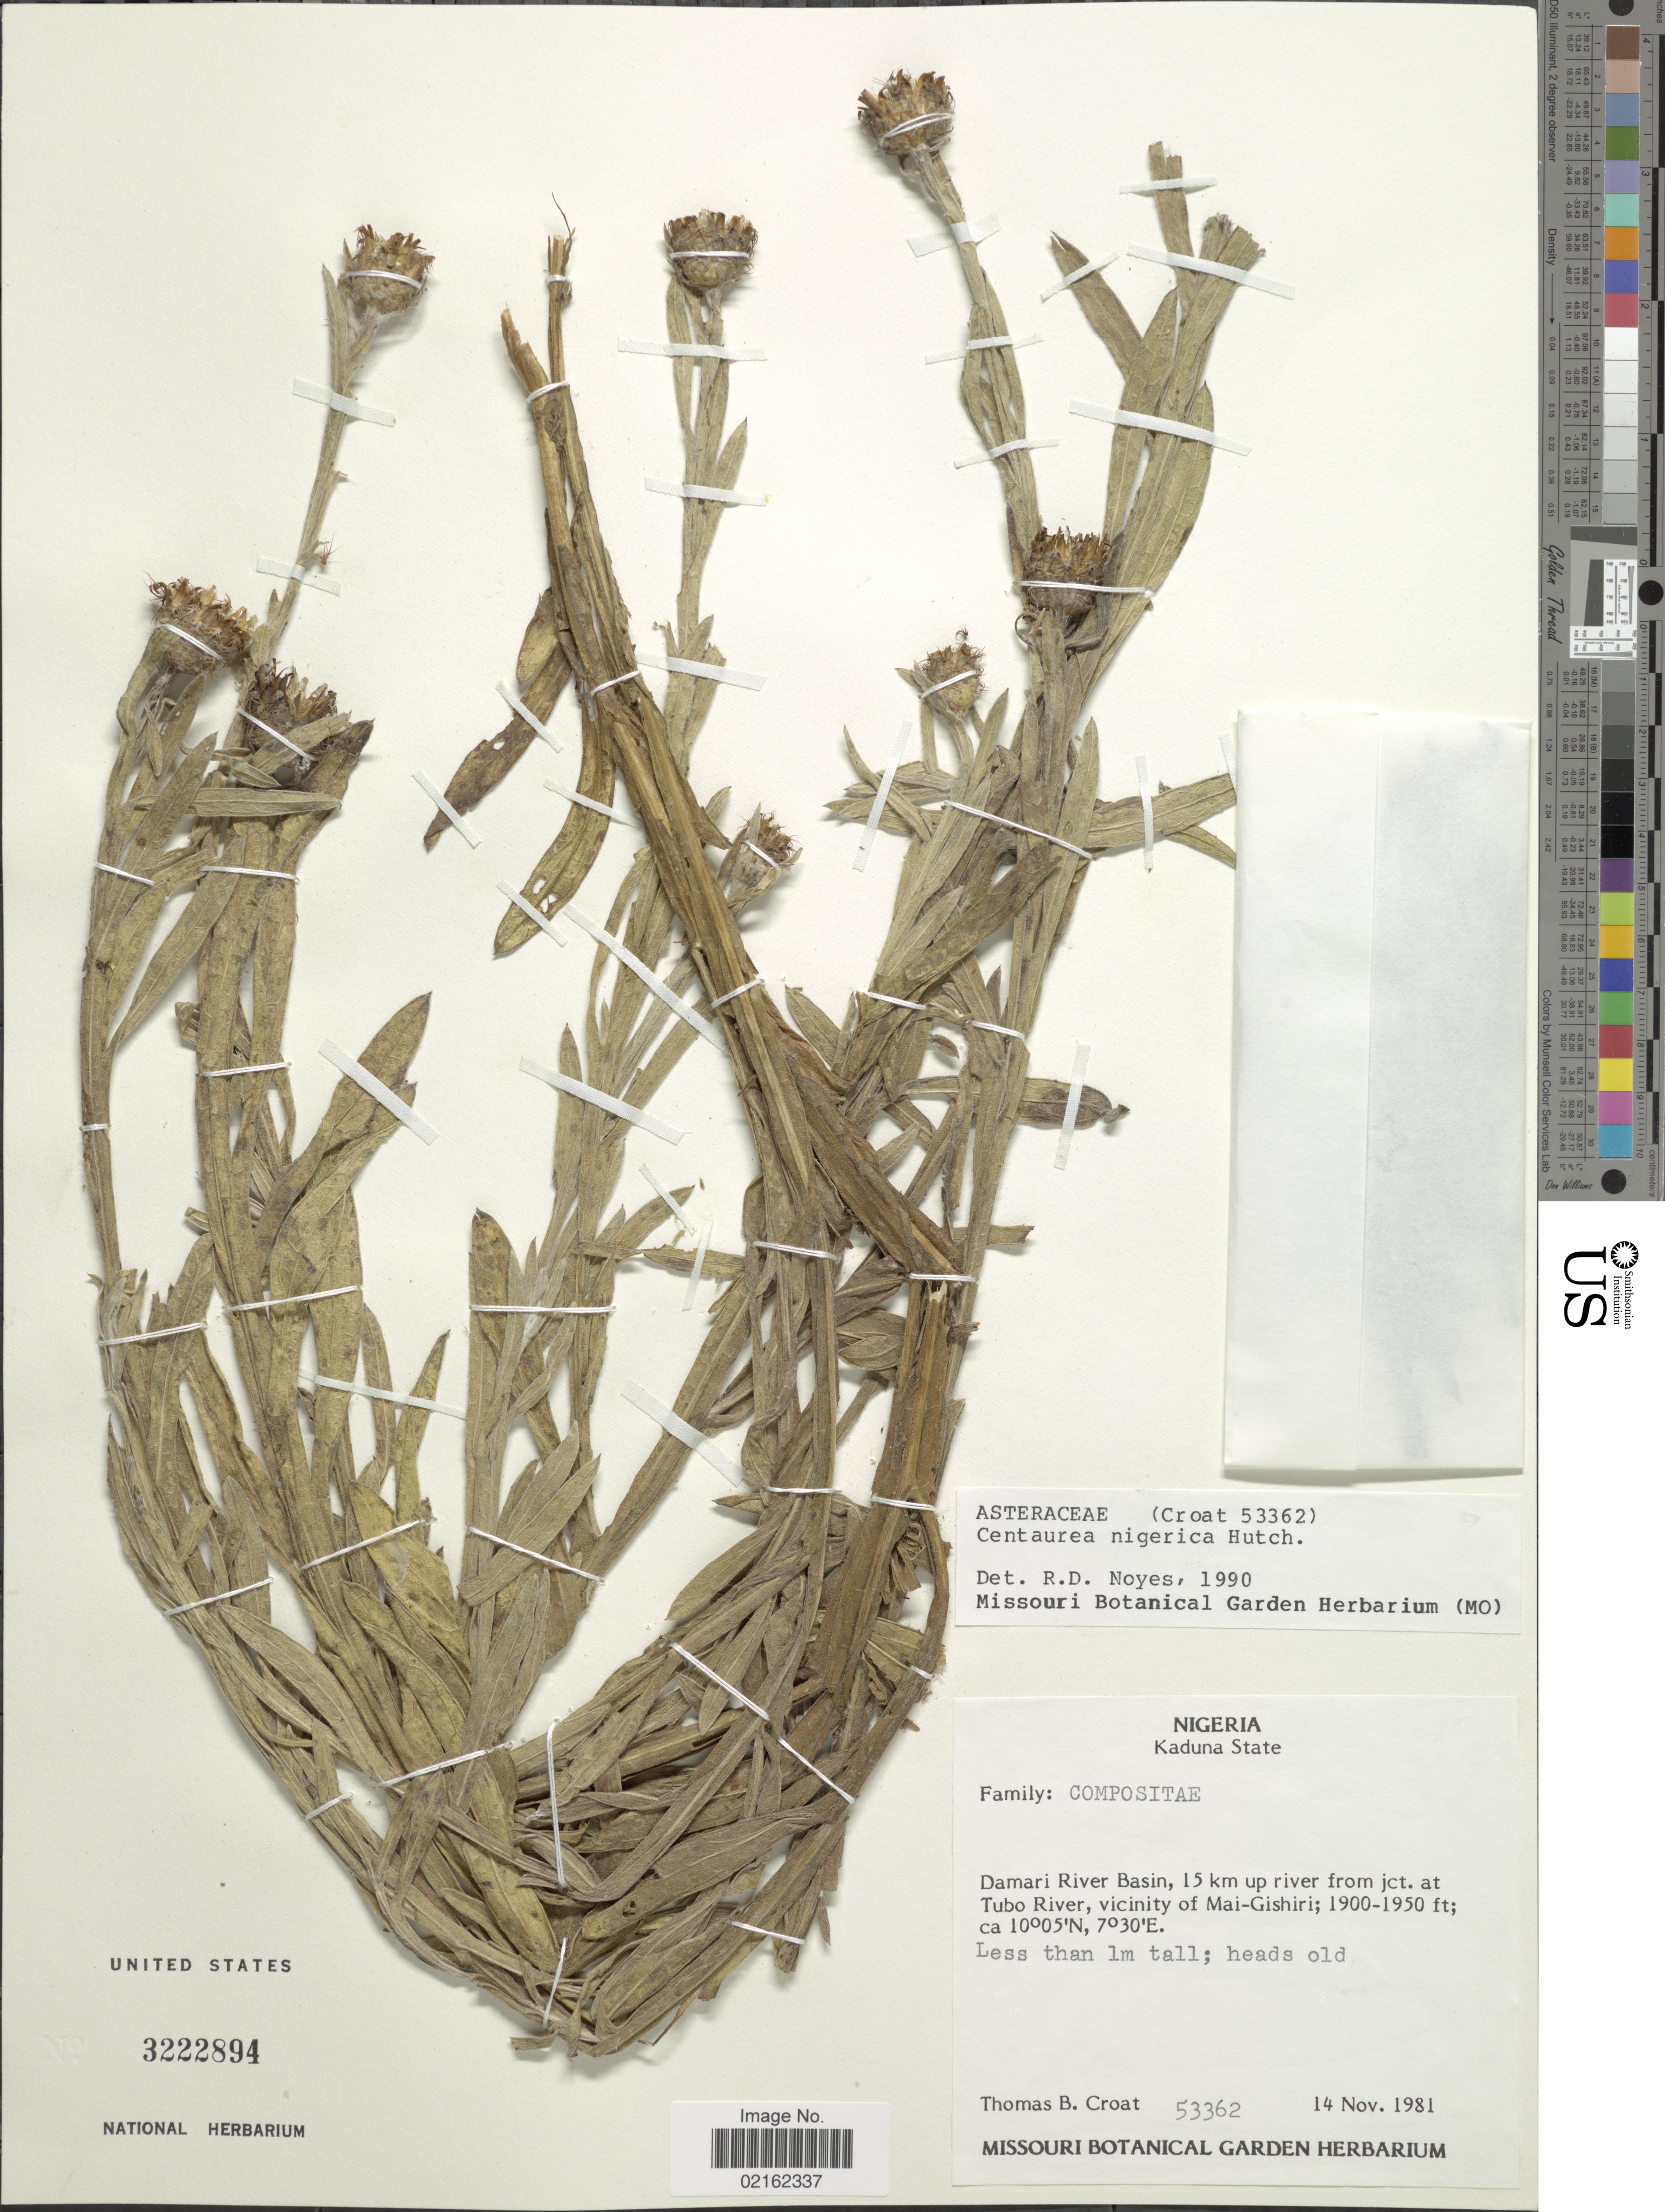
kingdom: Plantae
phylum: Tracheophyta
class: Magnoliopsida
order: Asterales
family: Asteraceae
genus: Centaurea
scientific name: Centaurea nigerica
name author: Hutch.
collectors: T. B. Croat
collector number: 53362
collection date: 1981-11-14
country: Nigeria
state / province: Kaduna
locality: Damari River Basin, 15 km up river from jct. at Tubo River, Vicinity of Mai-Gishiri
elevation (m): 579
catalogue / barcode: US 3222894